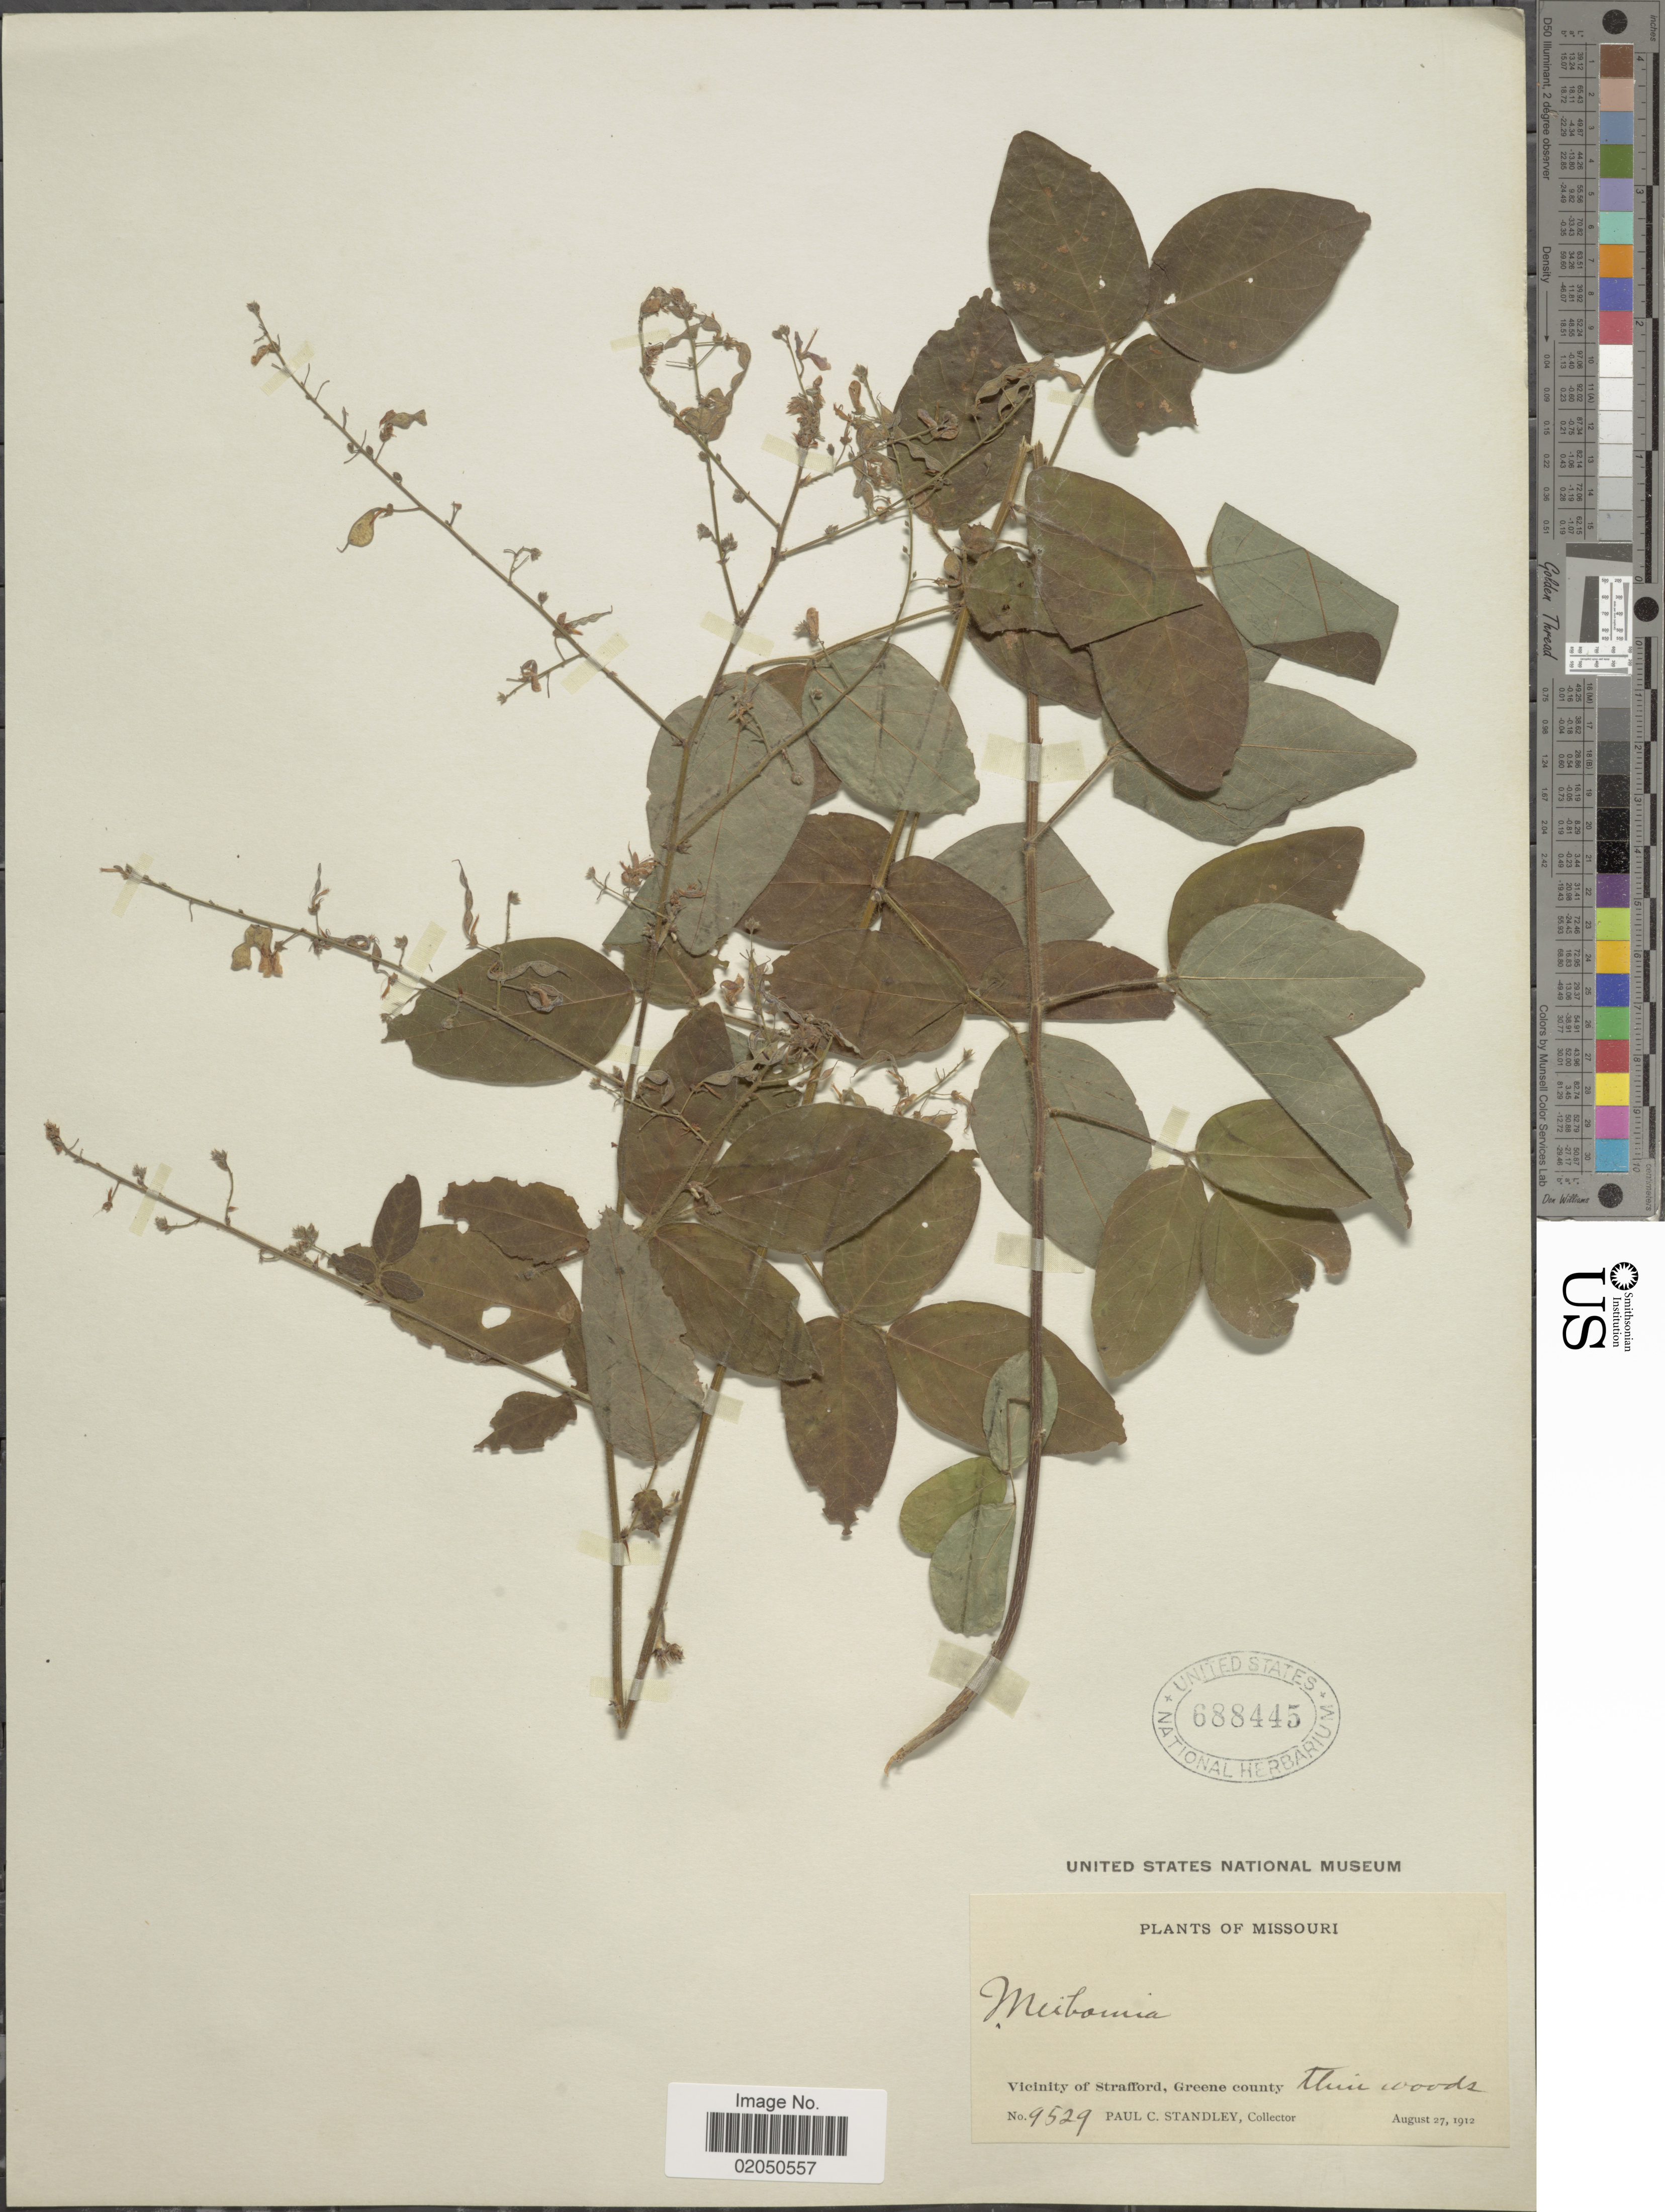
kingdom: Plantae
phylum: Tracheophyta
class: Magnoliopsida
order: Fabales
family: Fabaceae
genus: Desmodium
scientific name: Desmodium glabellum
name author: (Michx.) DC.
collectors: P. C. Standley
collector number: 9529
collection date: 1912-08-27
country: United States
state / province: Missouri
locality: Vicinity of Strafford, Greene County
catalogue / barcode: US 688445